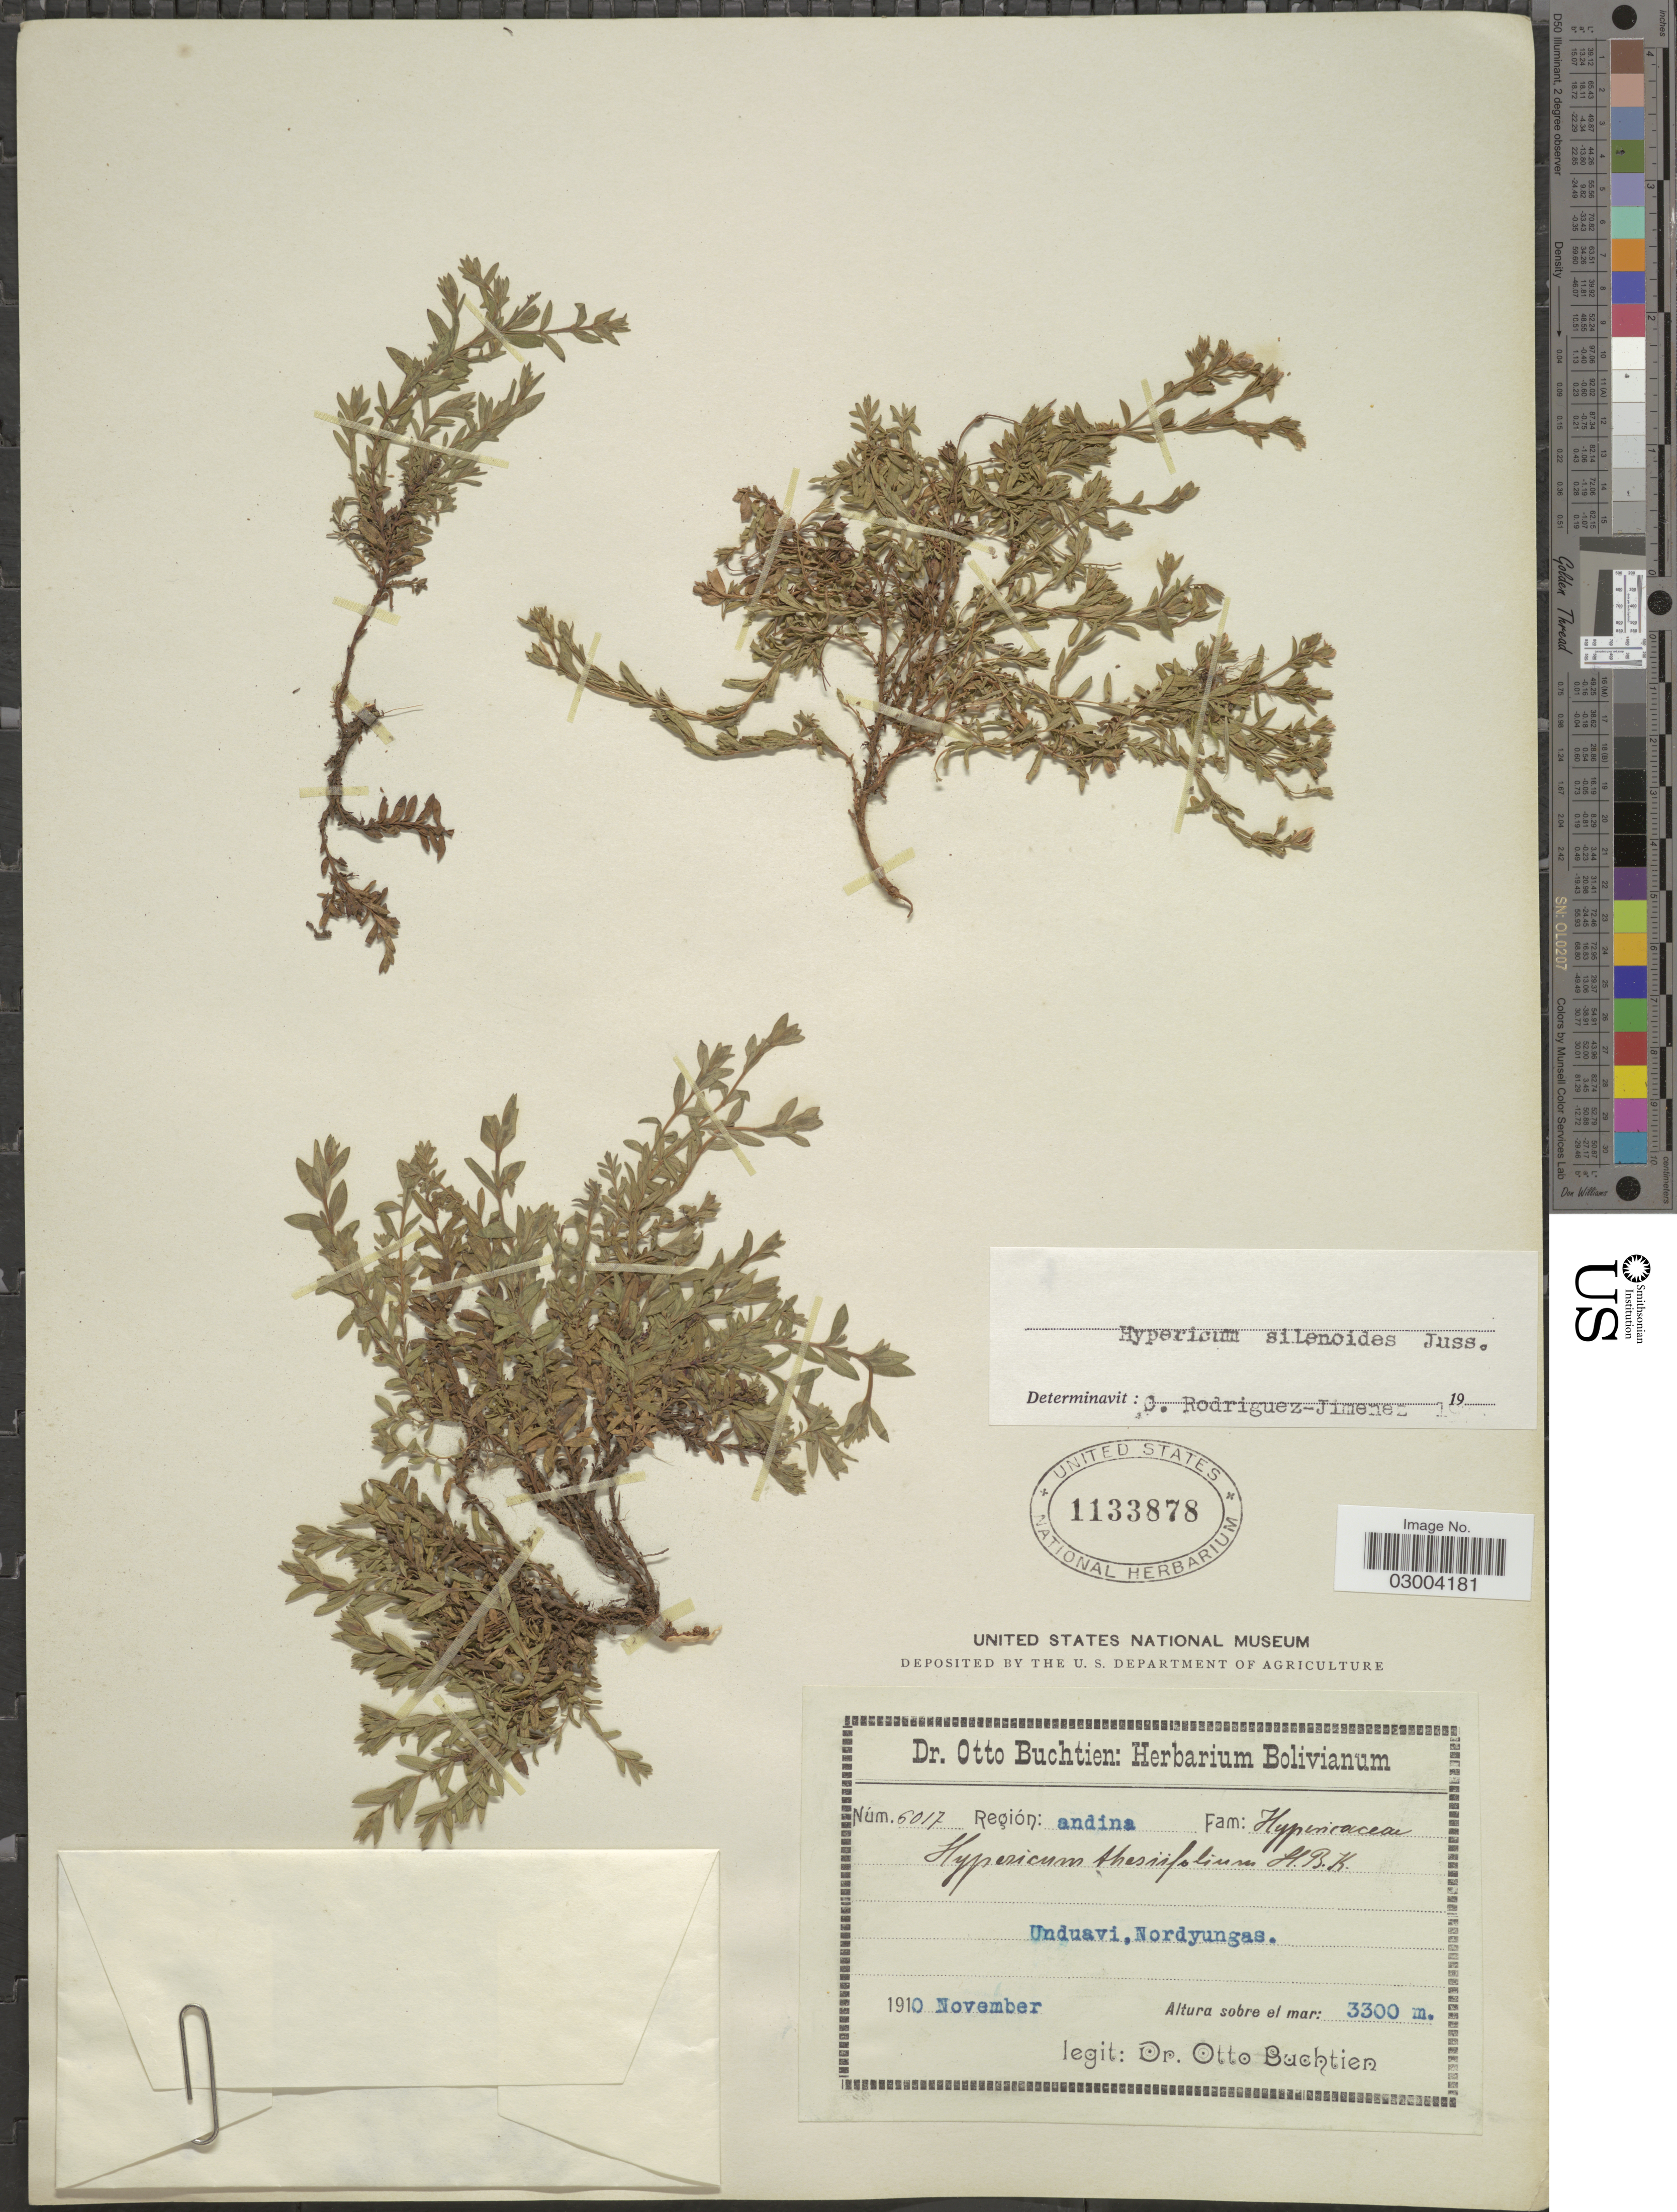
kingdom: Plantae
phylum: Tracheophyta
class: Magnoliopsida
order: Malpighiales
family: Hypericaceae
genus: Hypericum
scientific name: Hypericum silenoides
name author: Juss.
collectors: O. Buchtien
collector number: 6017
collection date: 1910-11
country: Bolivia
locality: Región: andina, Unduavi, Nordyungas.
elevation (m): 3300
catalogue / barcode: US 1133878